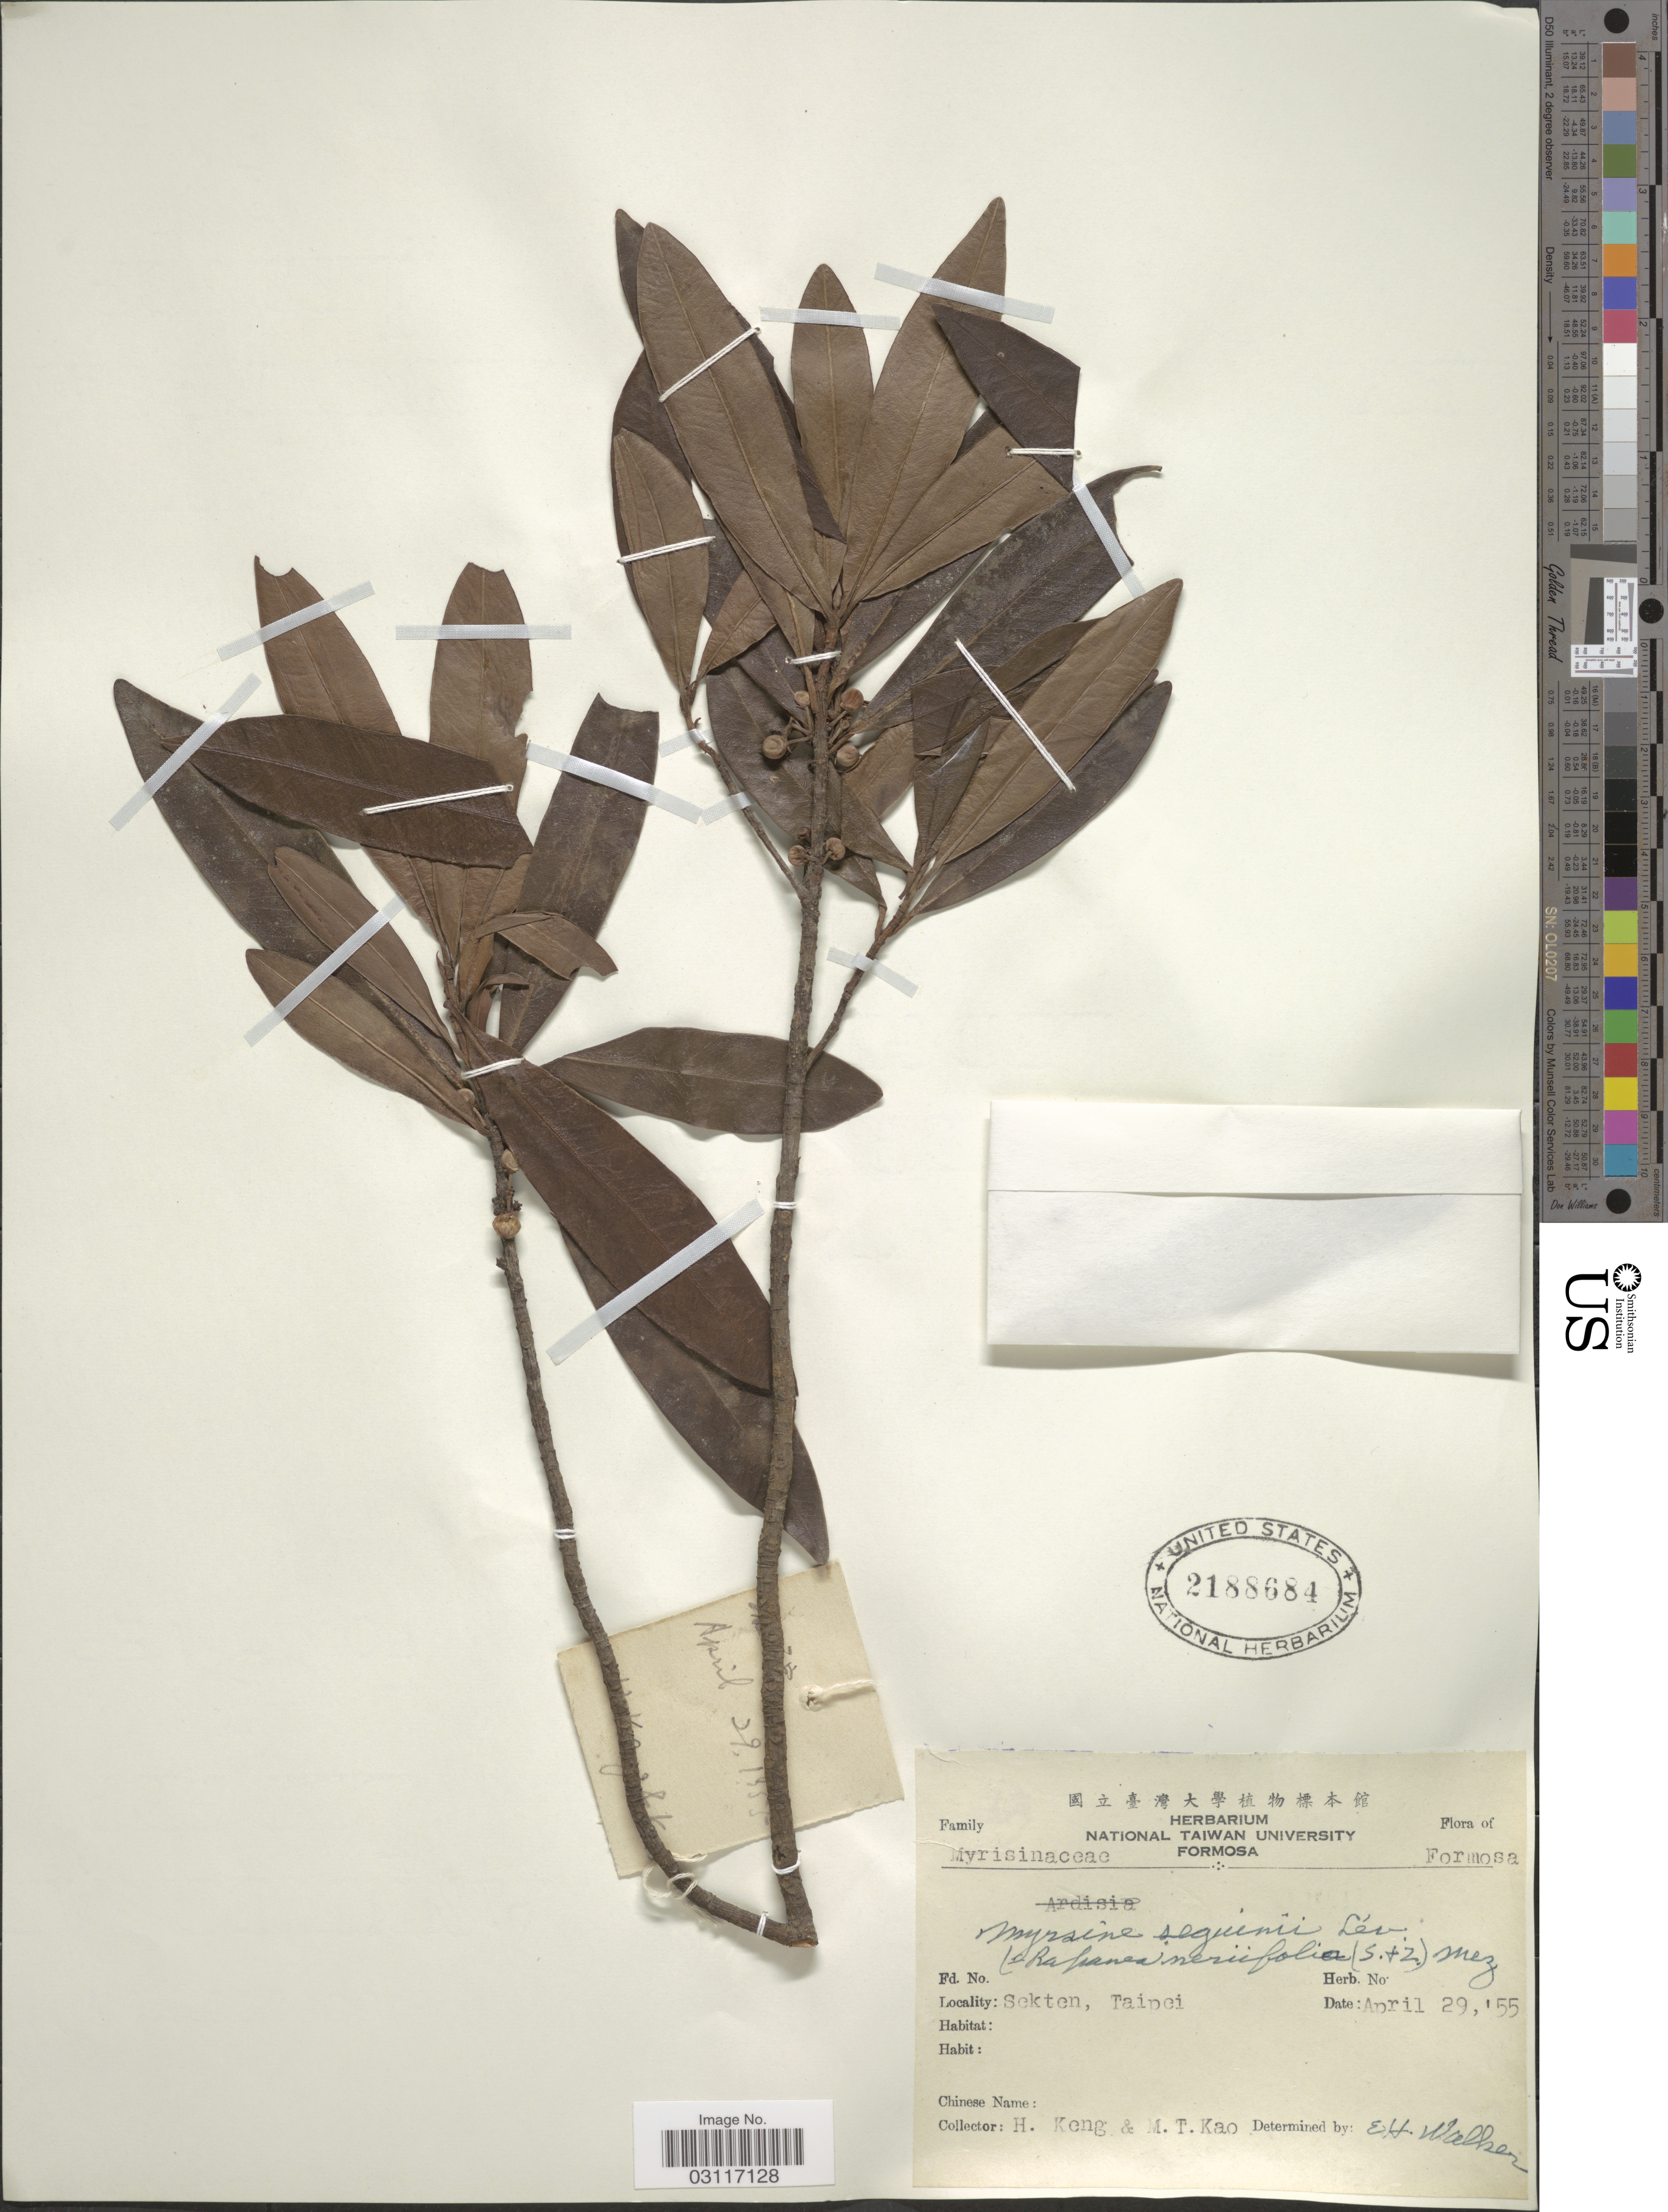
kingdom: Plantae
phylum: Tracheophyta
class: Magnoliopsida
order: Ericales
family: Primulaceae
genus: Myrsine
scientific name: Myrsine seguinii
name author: H. Lév.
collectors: H. Keng & M. T. Kao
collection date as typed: Transcribed d/m/y: 29/4/55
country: Taiwan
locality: Formosa. Sekten, Taipei.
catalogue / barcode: US 2188684